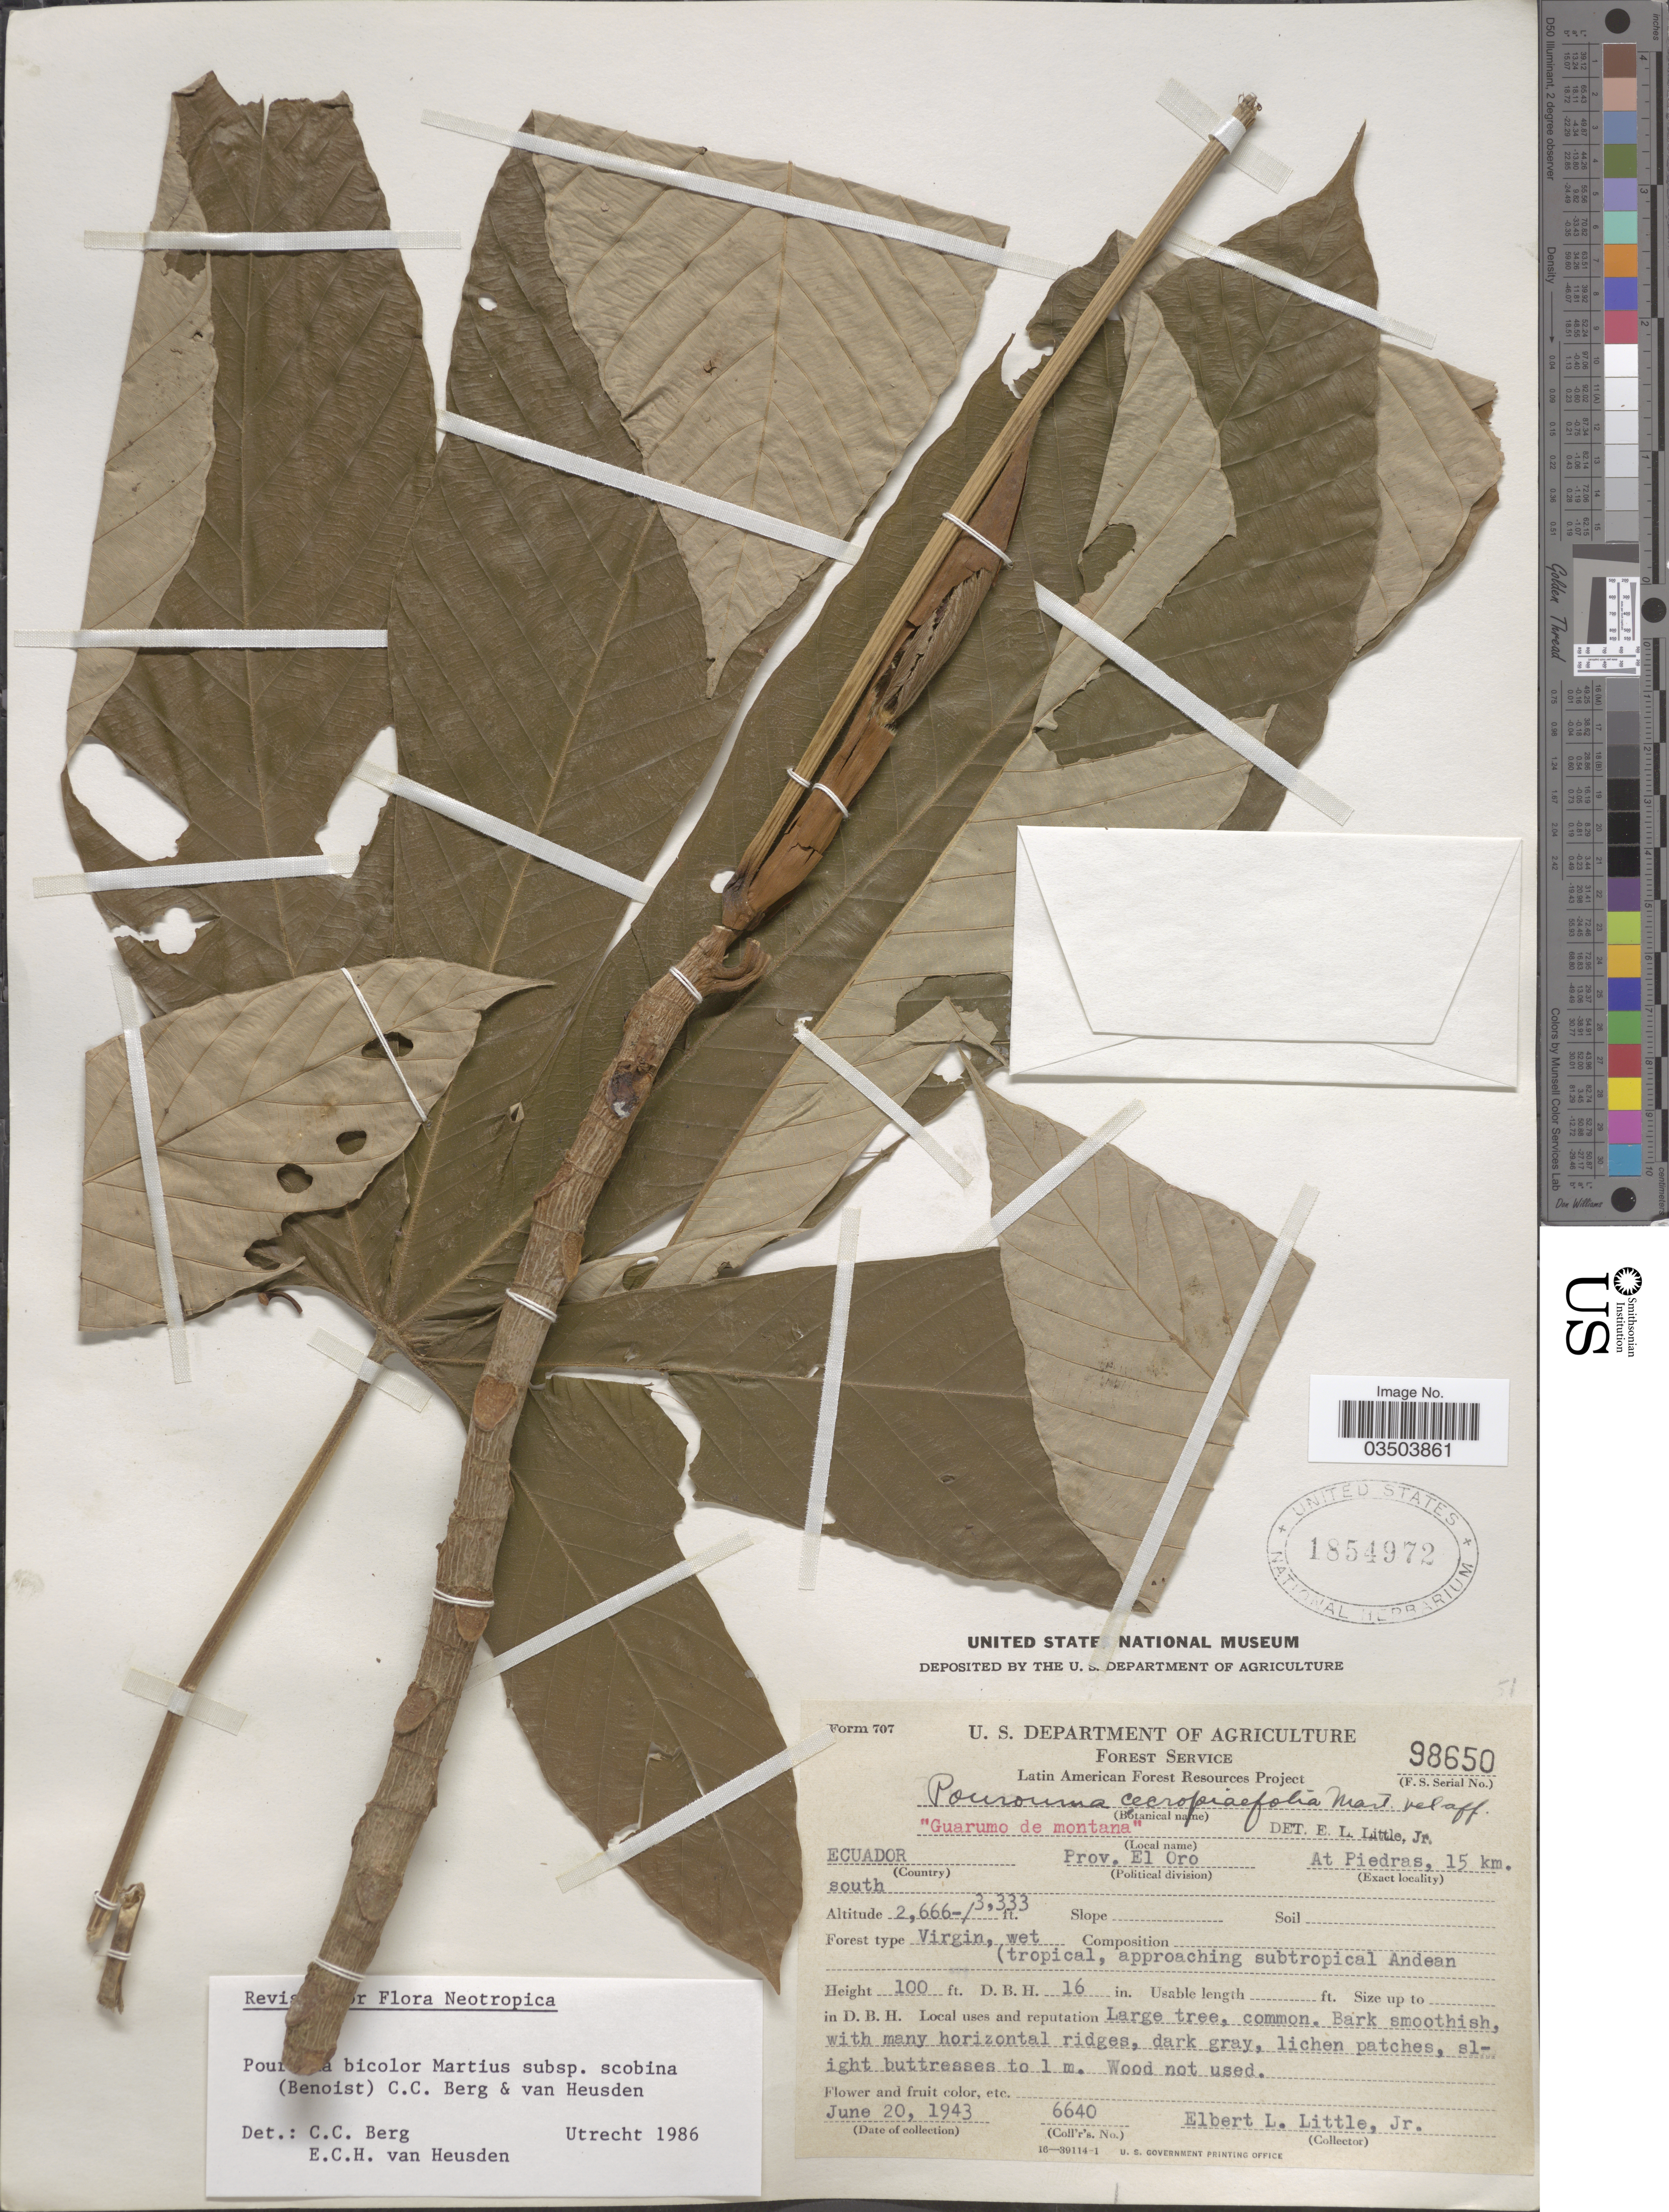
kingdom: Plantae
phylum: Tracheophyta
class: Magnoliopsida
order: Rosales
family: Urticaceae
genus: Pourouma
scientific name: Pourouma bicolor subsp. scobina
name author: (Benoist) C.C. Berg & Heusden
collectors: E. L. Little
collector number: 6640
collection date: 1943-06-20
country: Ecuador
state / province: El Oro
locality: At Piedras, 15 km. south.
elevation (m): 2666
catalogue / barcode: US 1854972